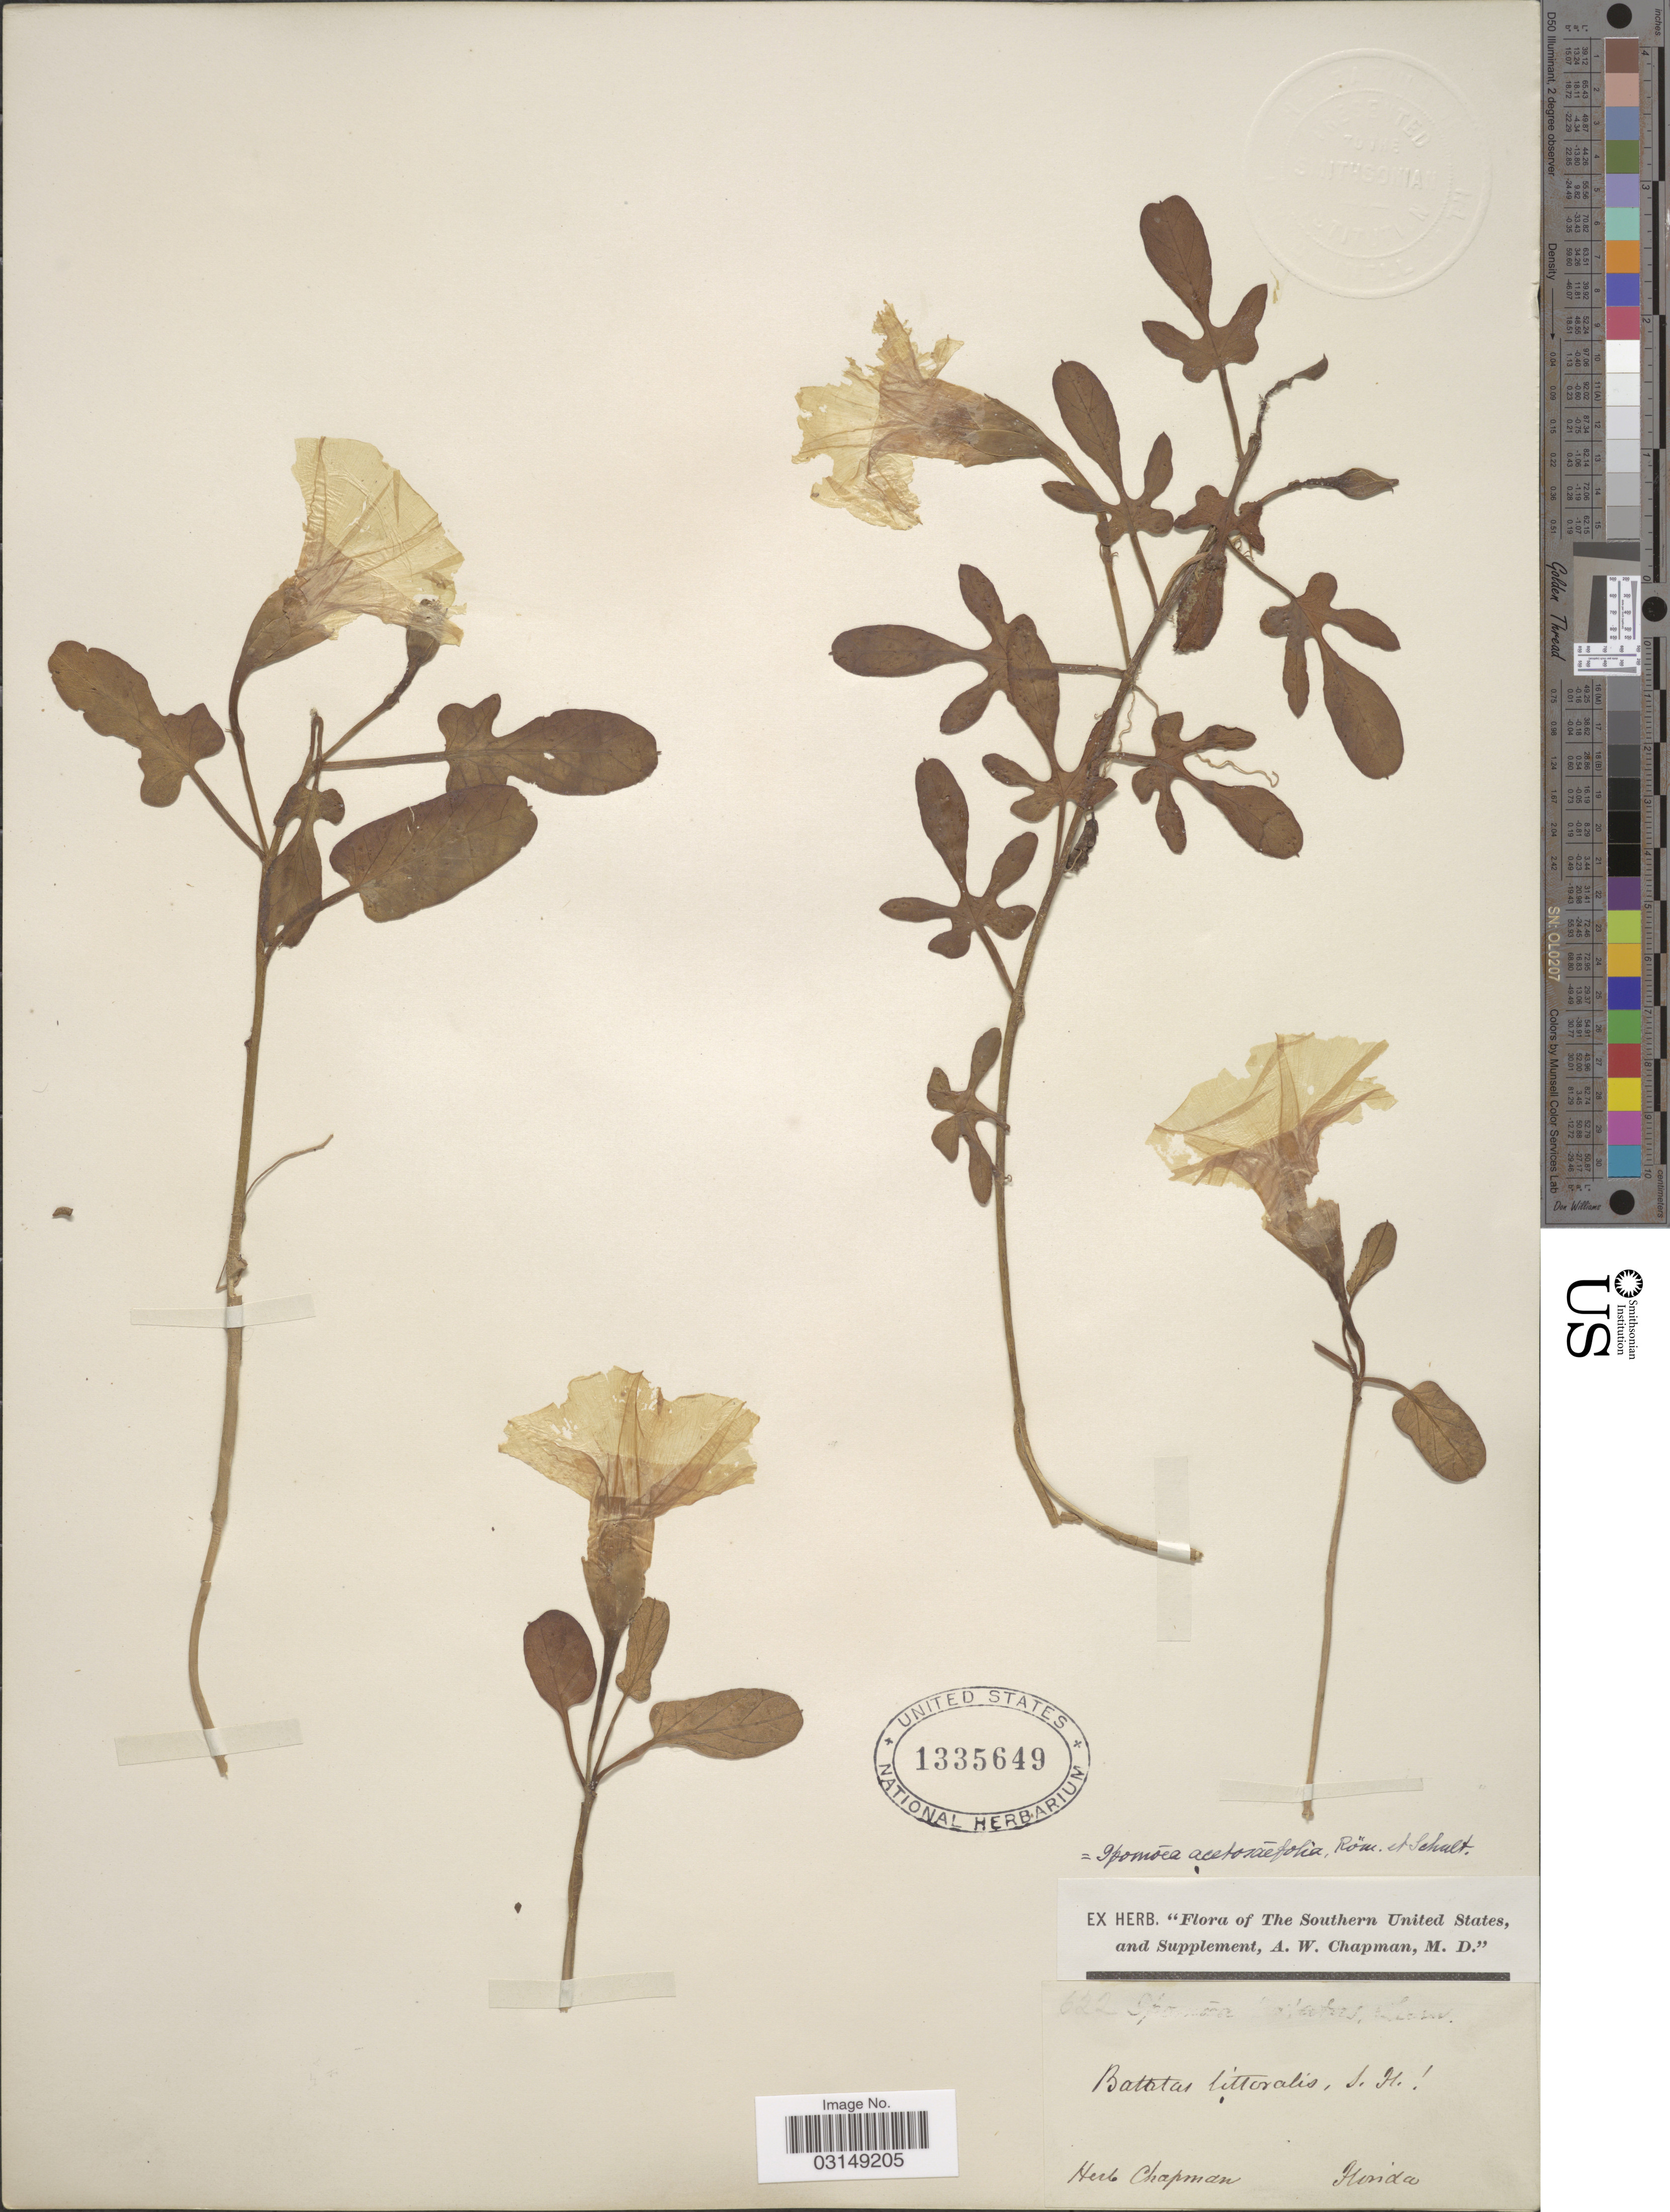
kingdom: Plantae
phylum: Tracheophyta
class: Magnoliopsida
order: Solanales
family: Convolvulaceae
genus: Ipomoea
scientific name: Ipomoea stolonifera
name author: (Cirillo) J.F. Gmel.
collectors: ex herb. A.W. Chapman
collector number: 622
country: United States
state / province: Florida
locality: The Southern United States, and Supplement.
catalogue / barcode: US 1335649